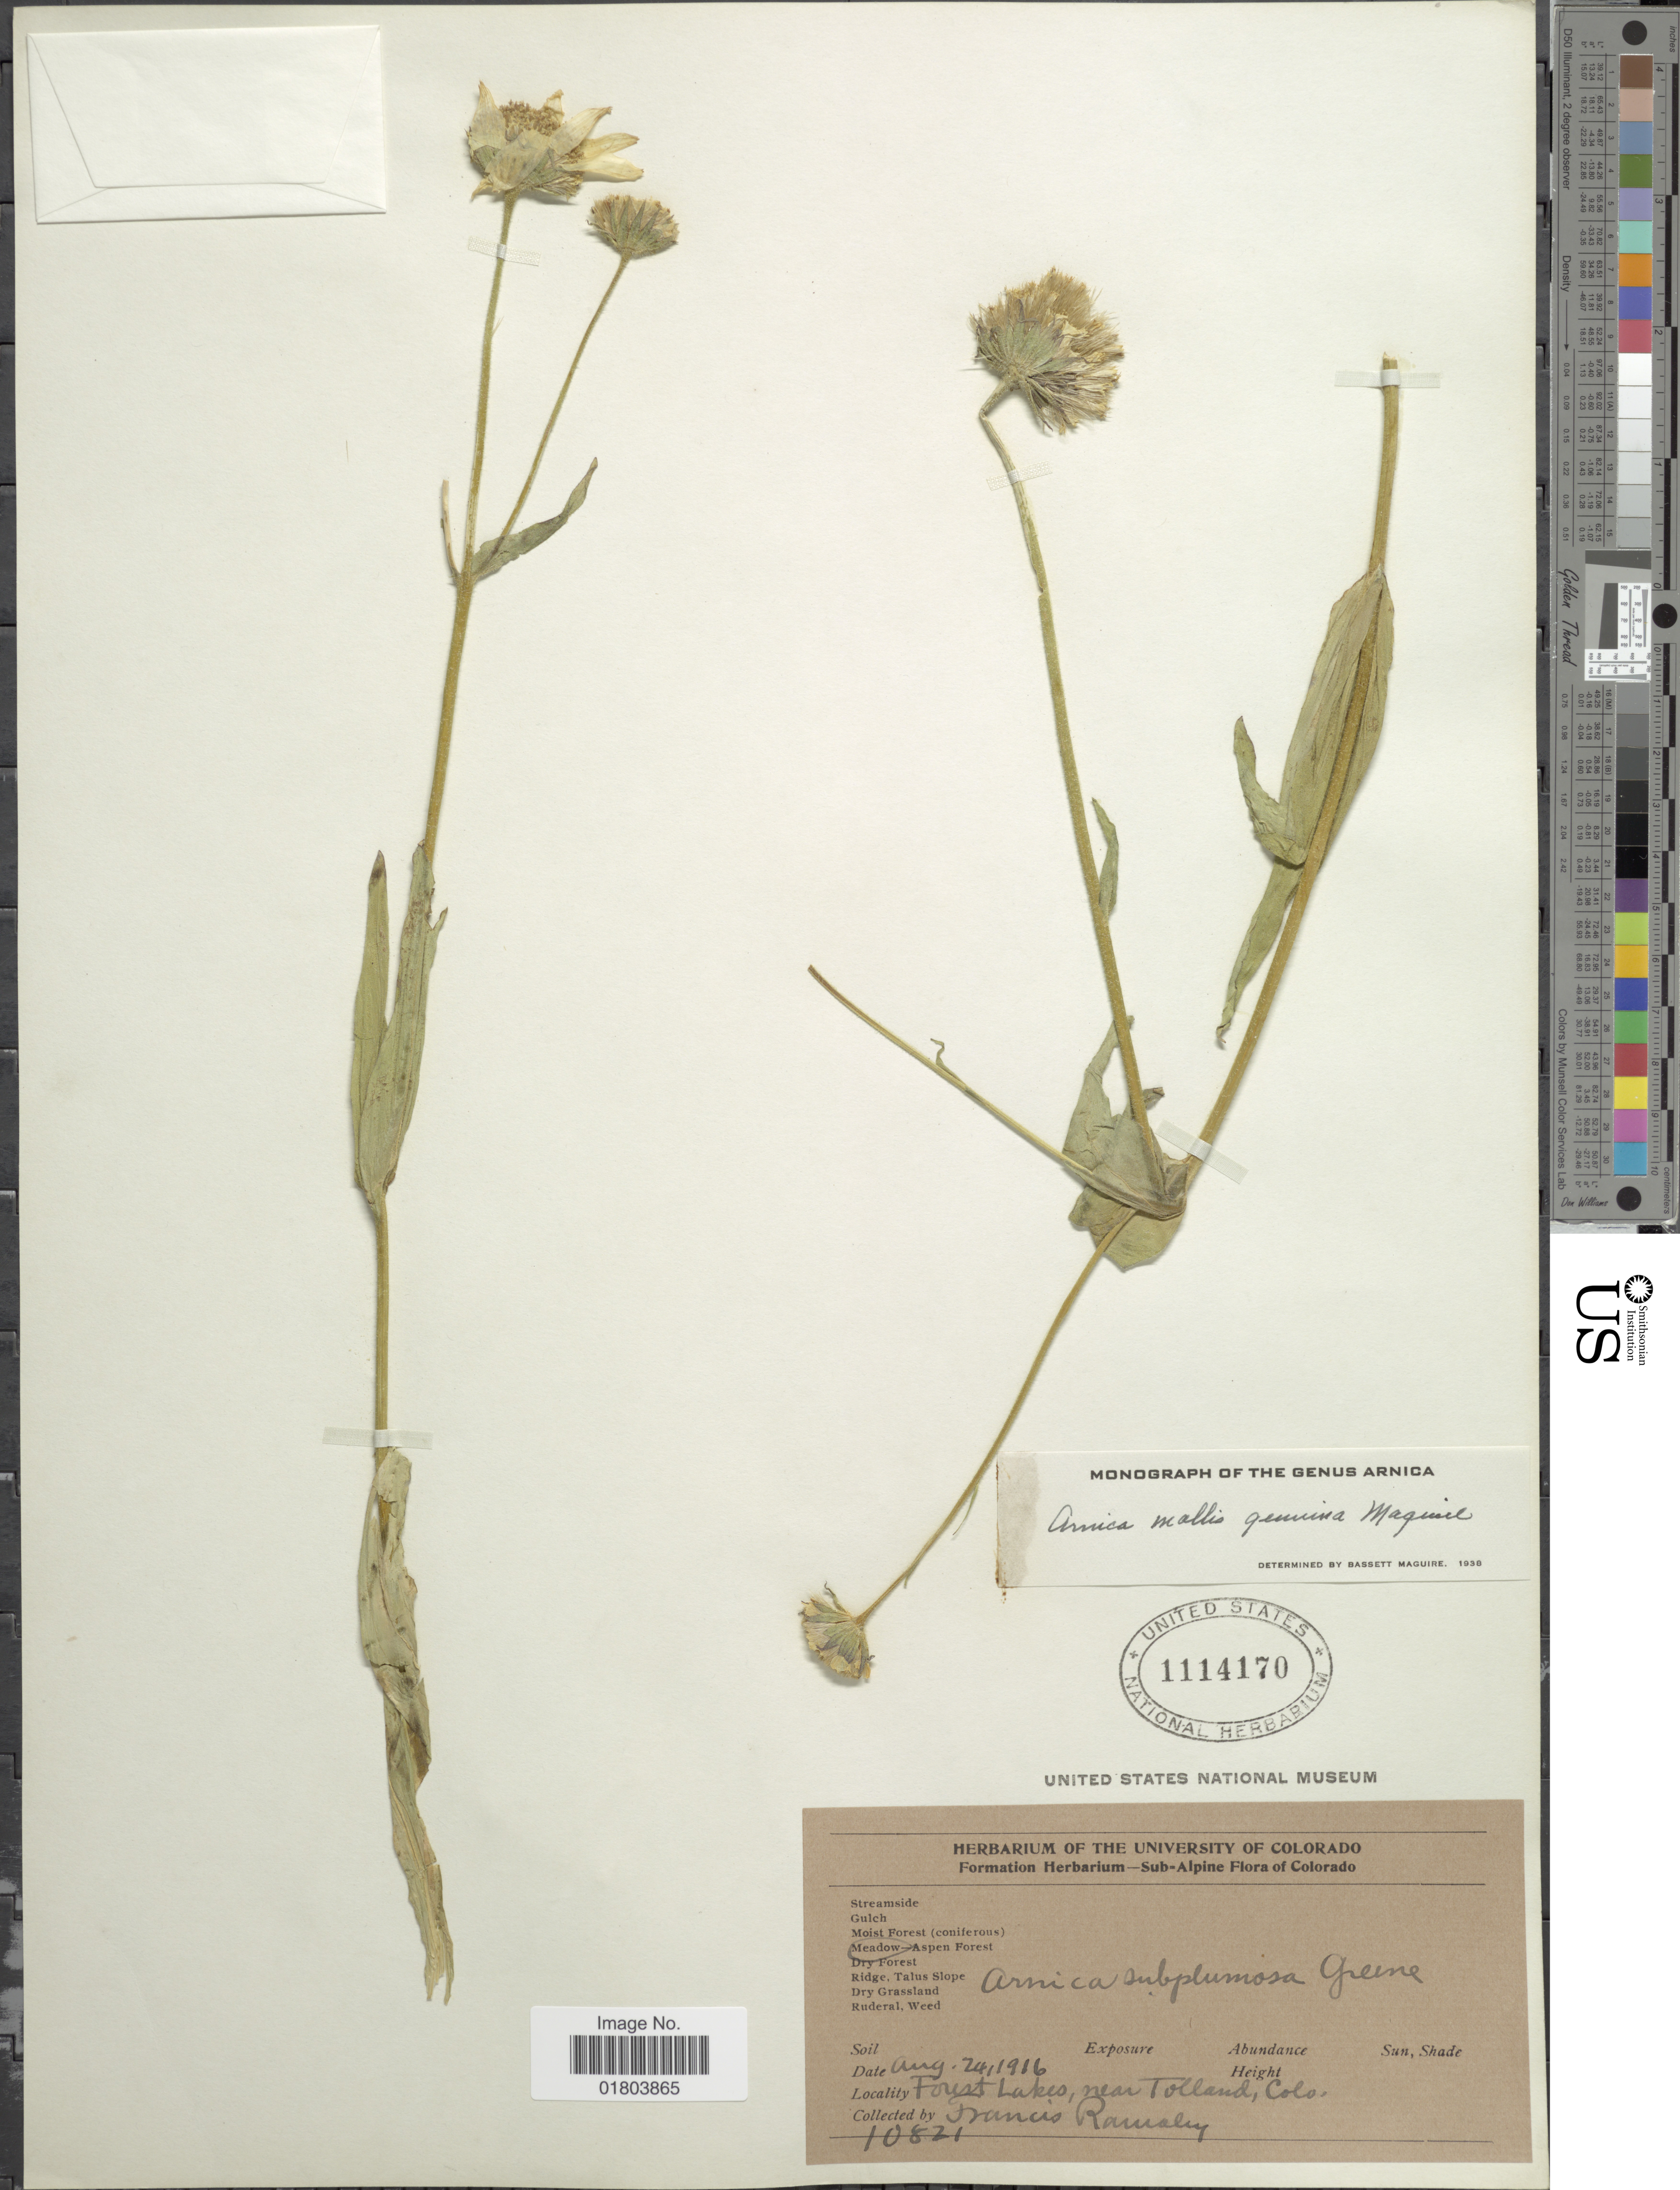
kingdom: Plantae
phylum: Tracheophyta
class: Magnoliopsida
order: Asterales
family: Asteraceae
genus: Arnica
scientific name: Arnica mollis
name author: Hook.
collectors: F. Ramaley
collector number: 10821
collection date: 1916-08-24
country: United States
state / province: Colorado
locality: Forest lakes, near Tolland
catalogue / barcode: US 1114170